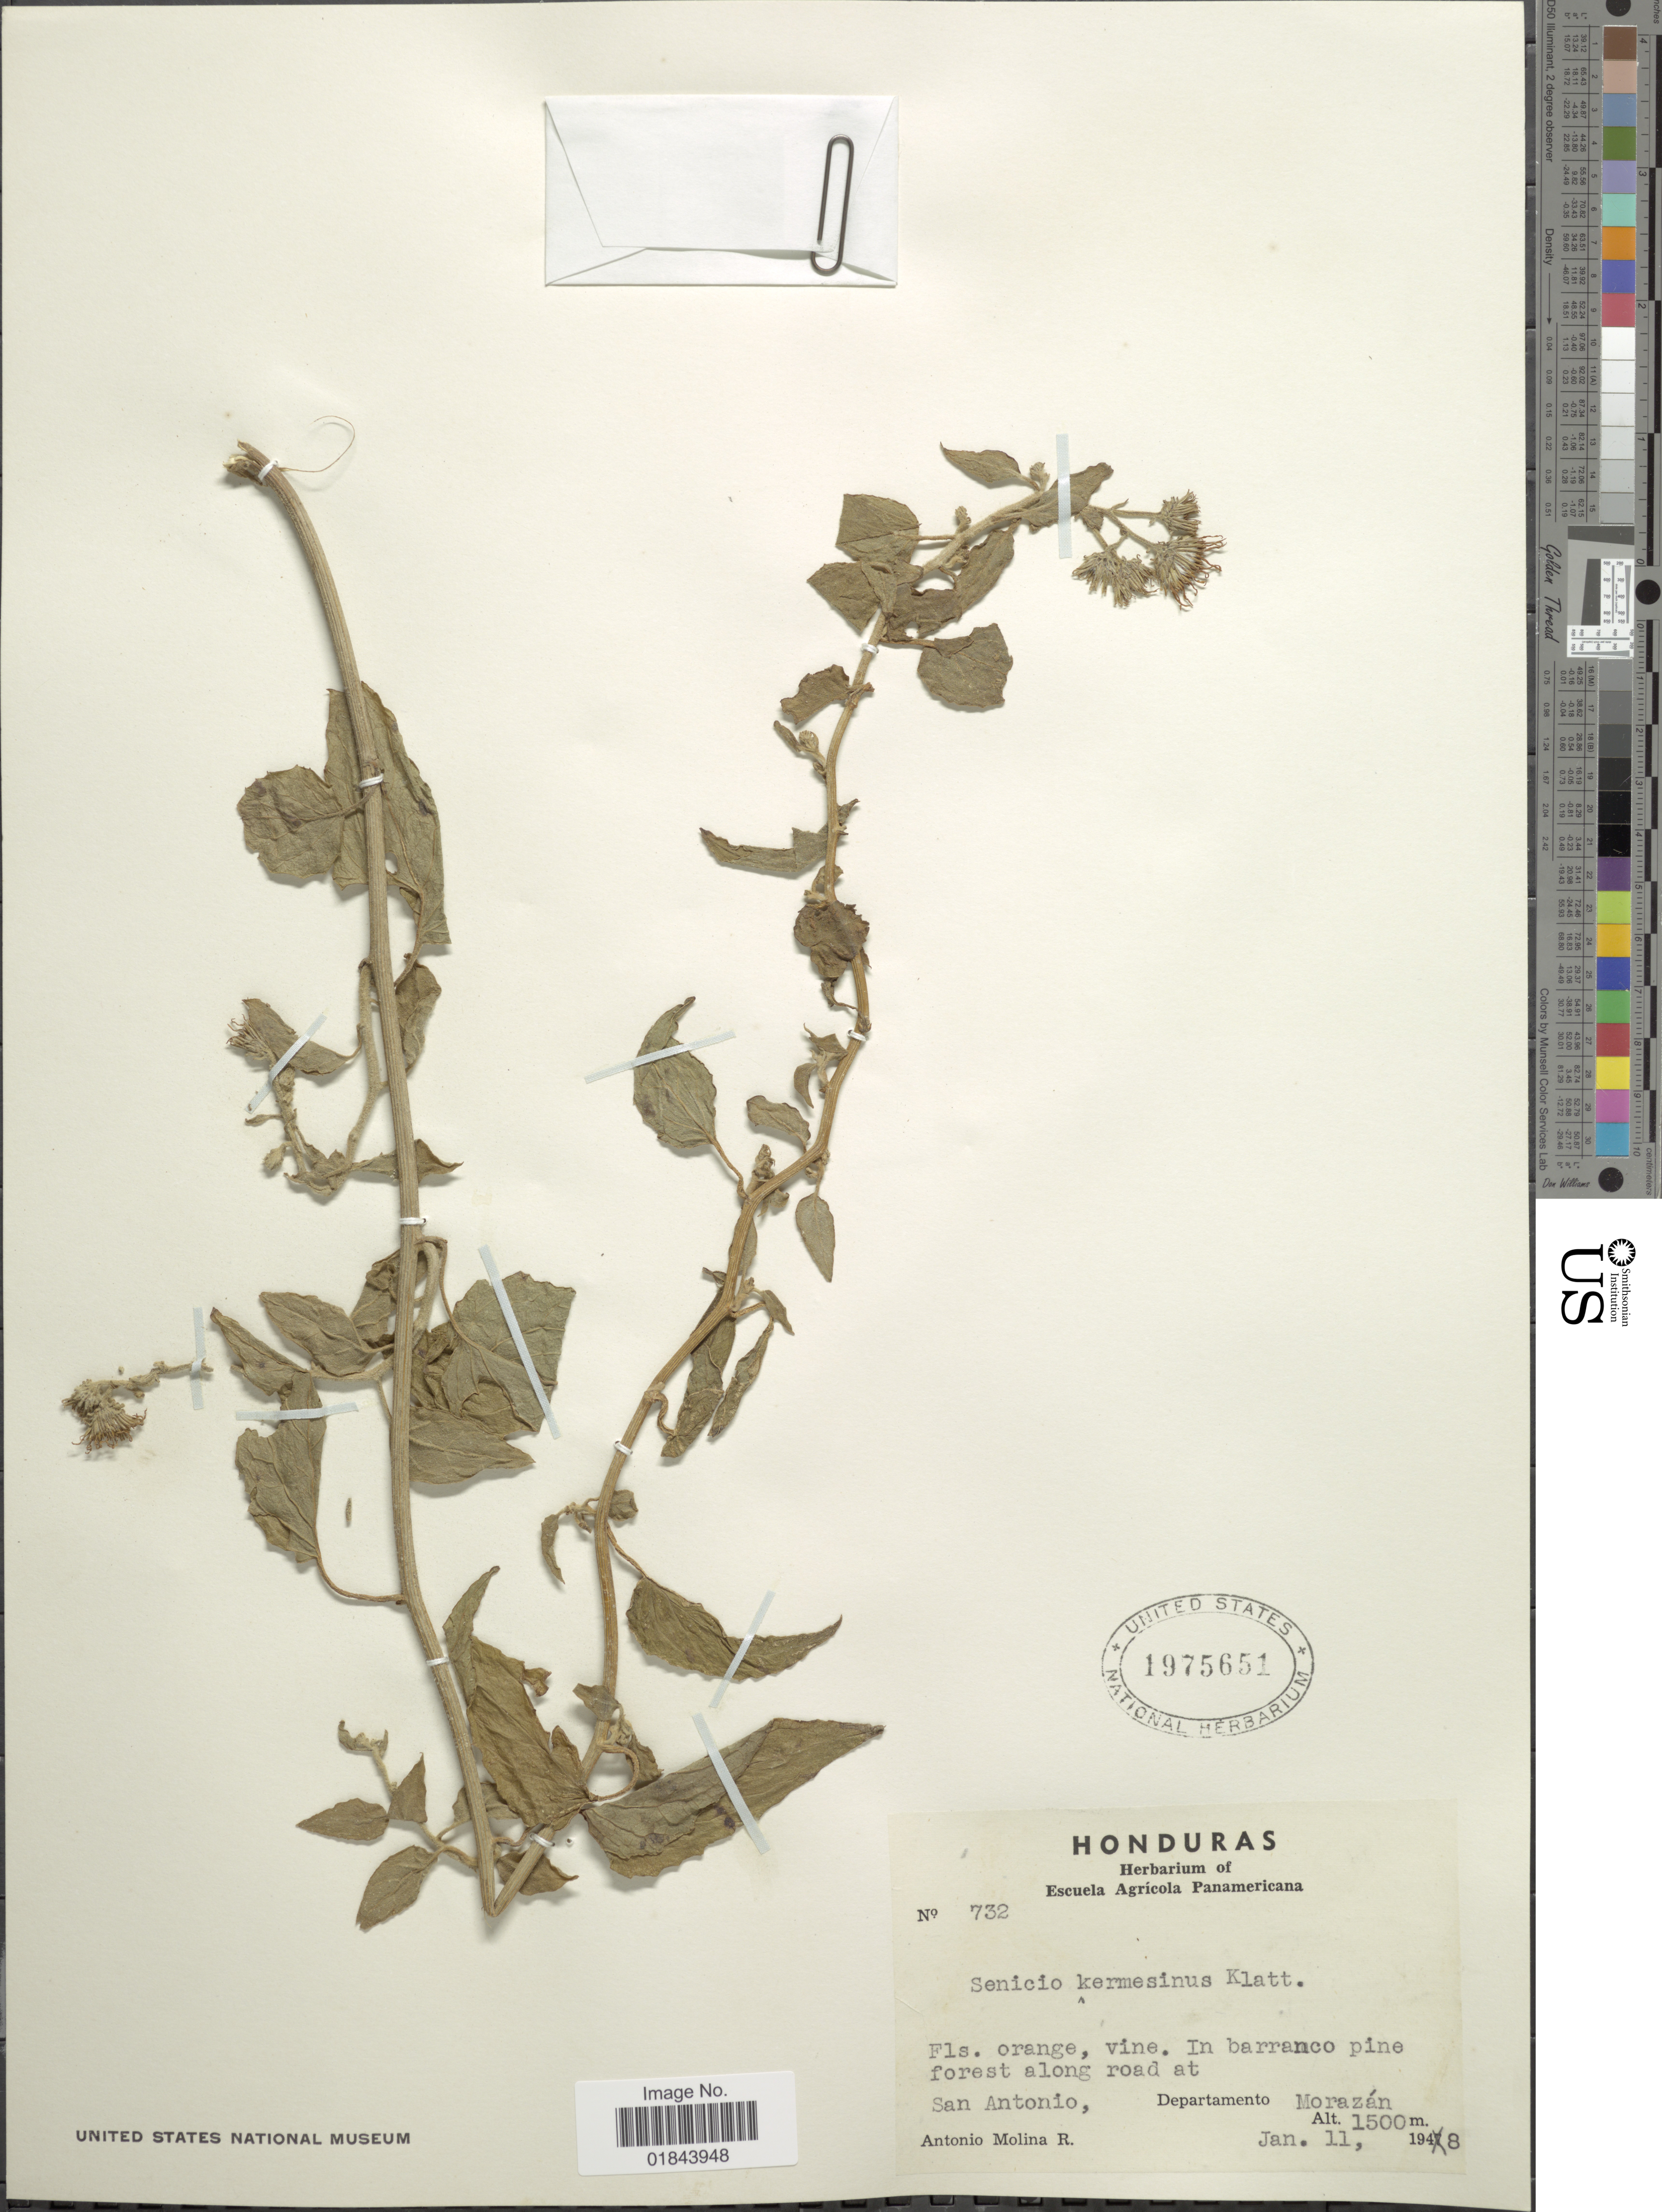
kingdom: Plantae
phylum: Tracheophyta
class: Magnoliopsida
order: Asterales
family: Asteraceae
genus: Pseudogynoxys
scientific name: Pseudogynoxys haenkei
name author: (DC.) Cabrera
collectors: A. Molina R.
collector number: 732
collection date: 1948-01-11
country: Honduras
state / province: Fco. Morazán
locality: In barranco pine forest along road at San Antonio, Departamento Morazán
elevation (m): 1500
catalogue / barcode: US 1975651